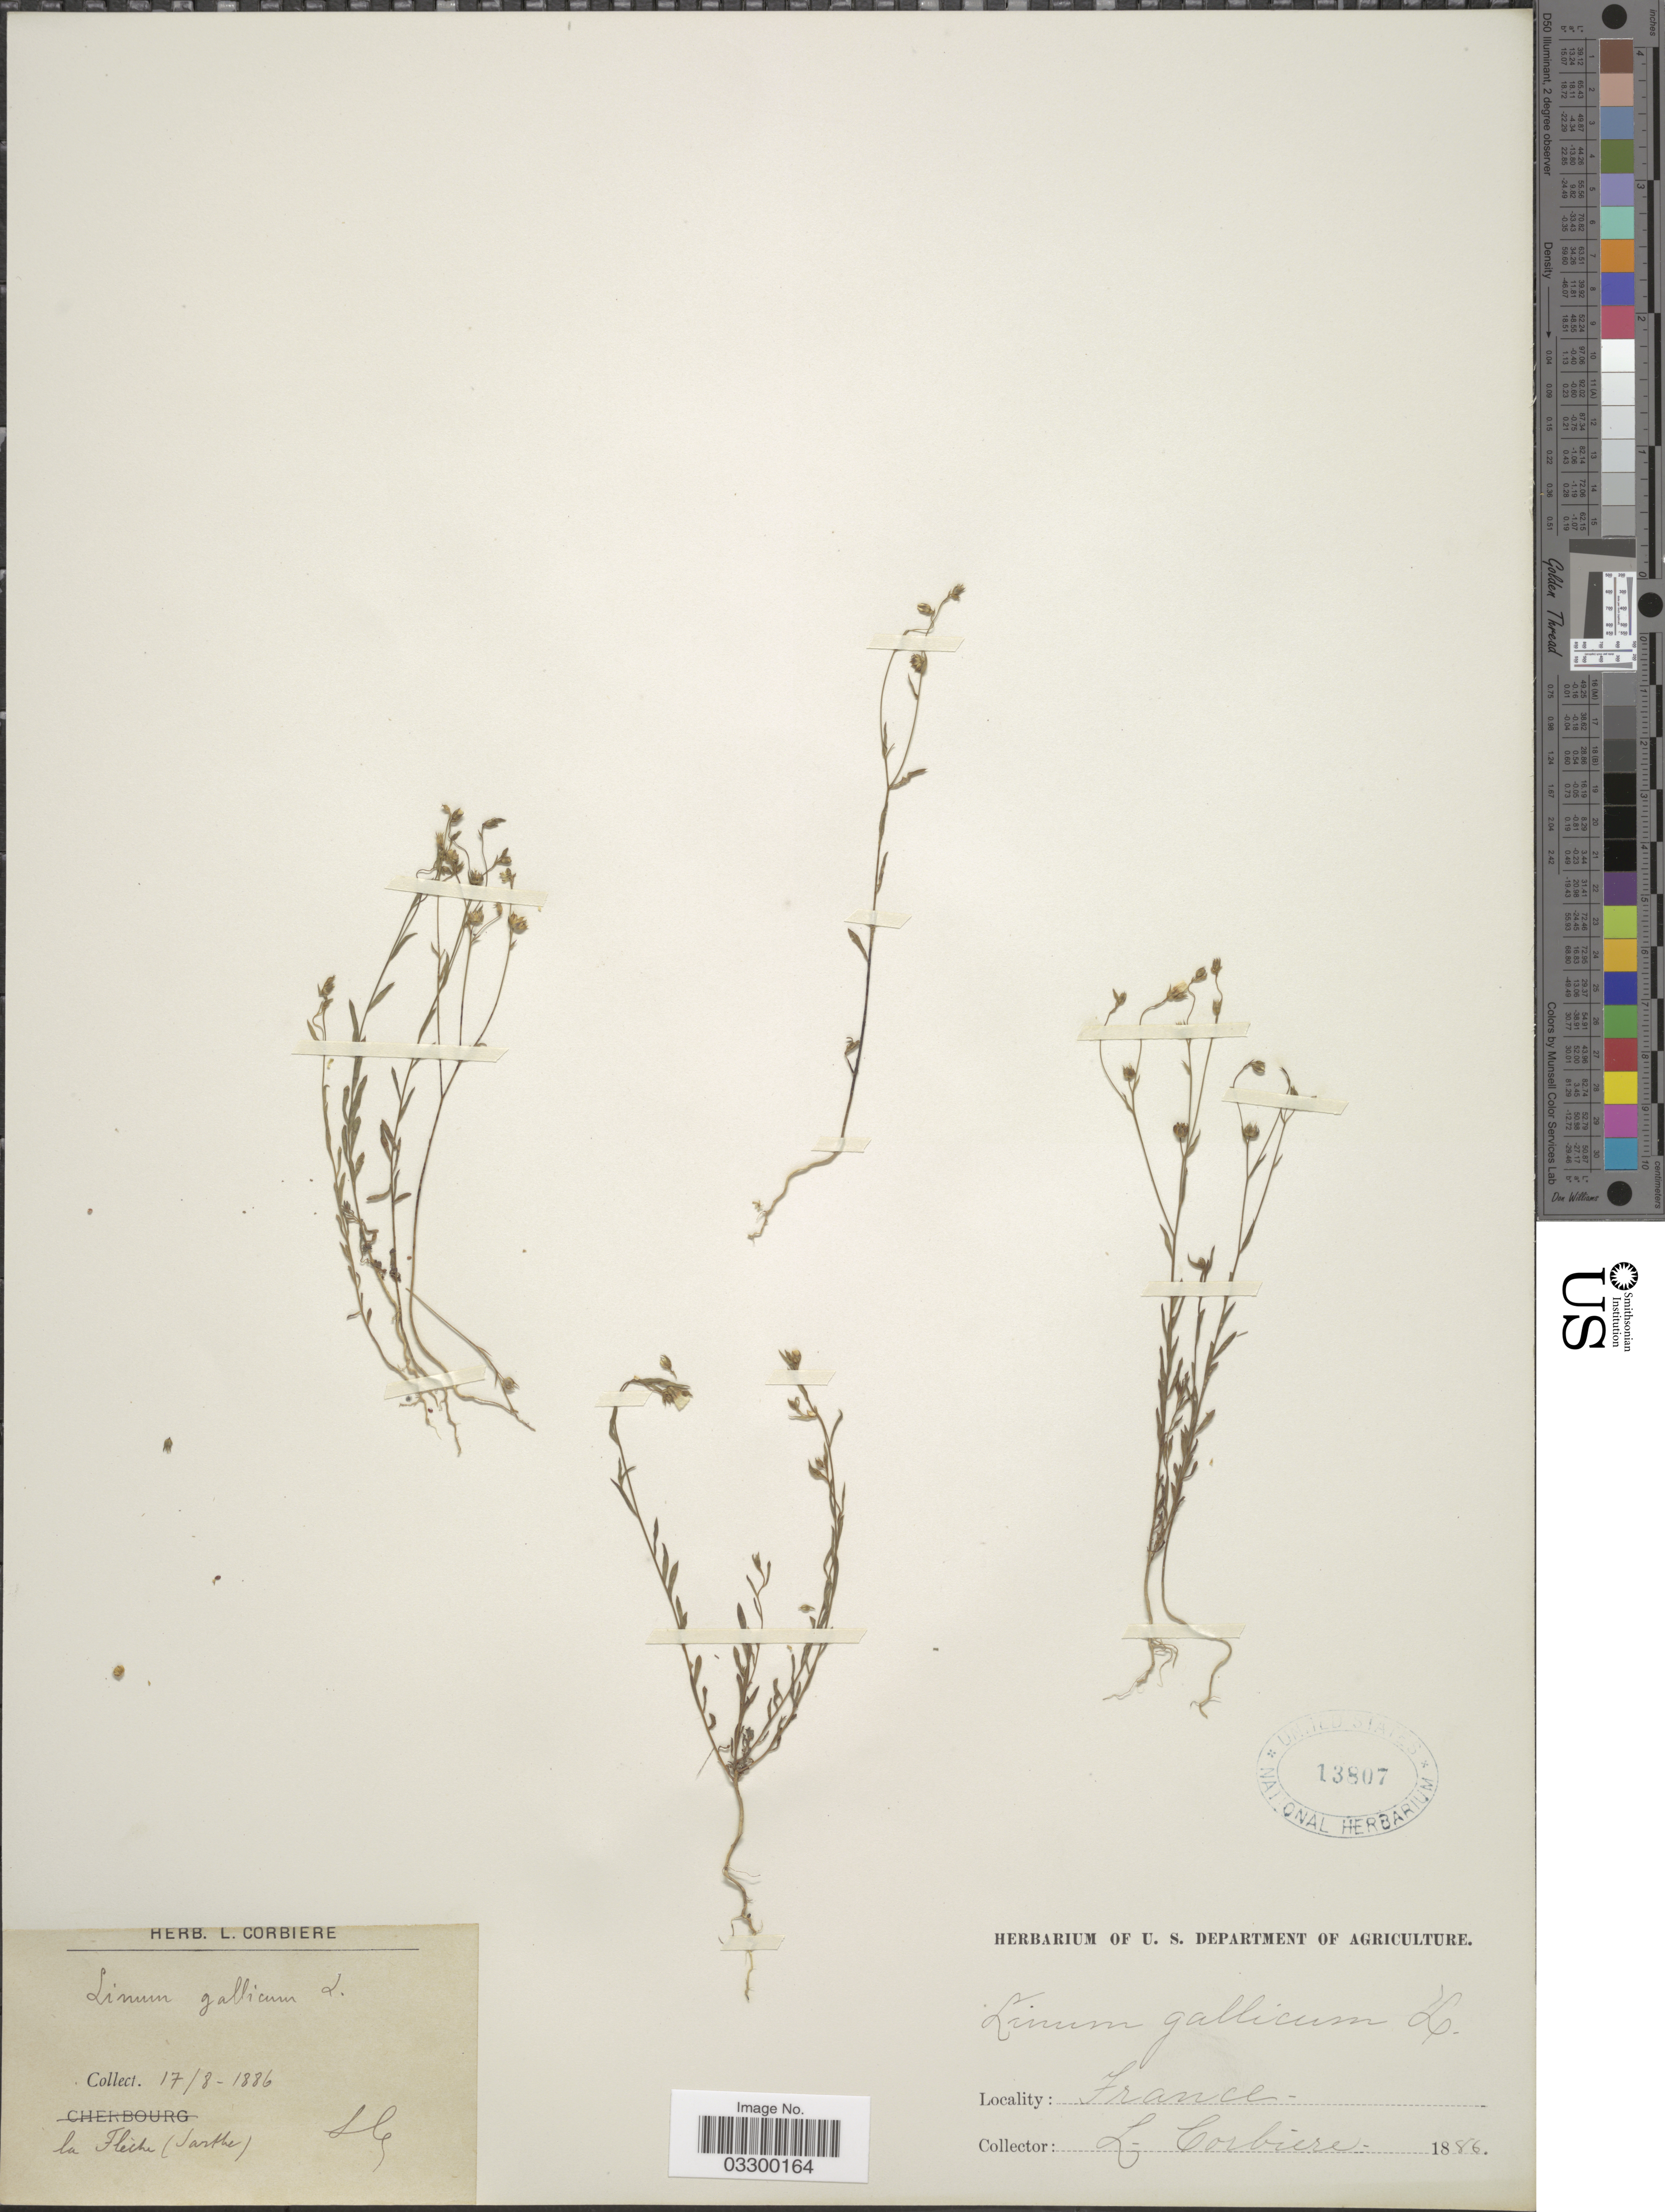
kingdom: Plantae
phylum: Tracheophyta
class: Magnoliopsida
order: Malpighiales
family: Linaceae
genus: Linum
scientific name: Linum gallicum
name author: L.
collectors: L. Corbière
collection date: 1886-08-17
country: France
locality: La Fleche (Sarthe).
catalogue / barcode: US 13807